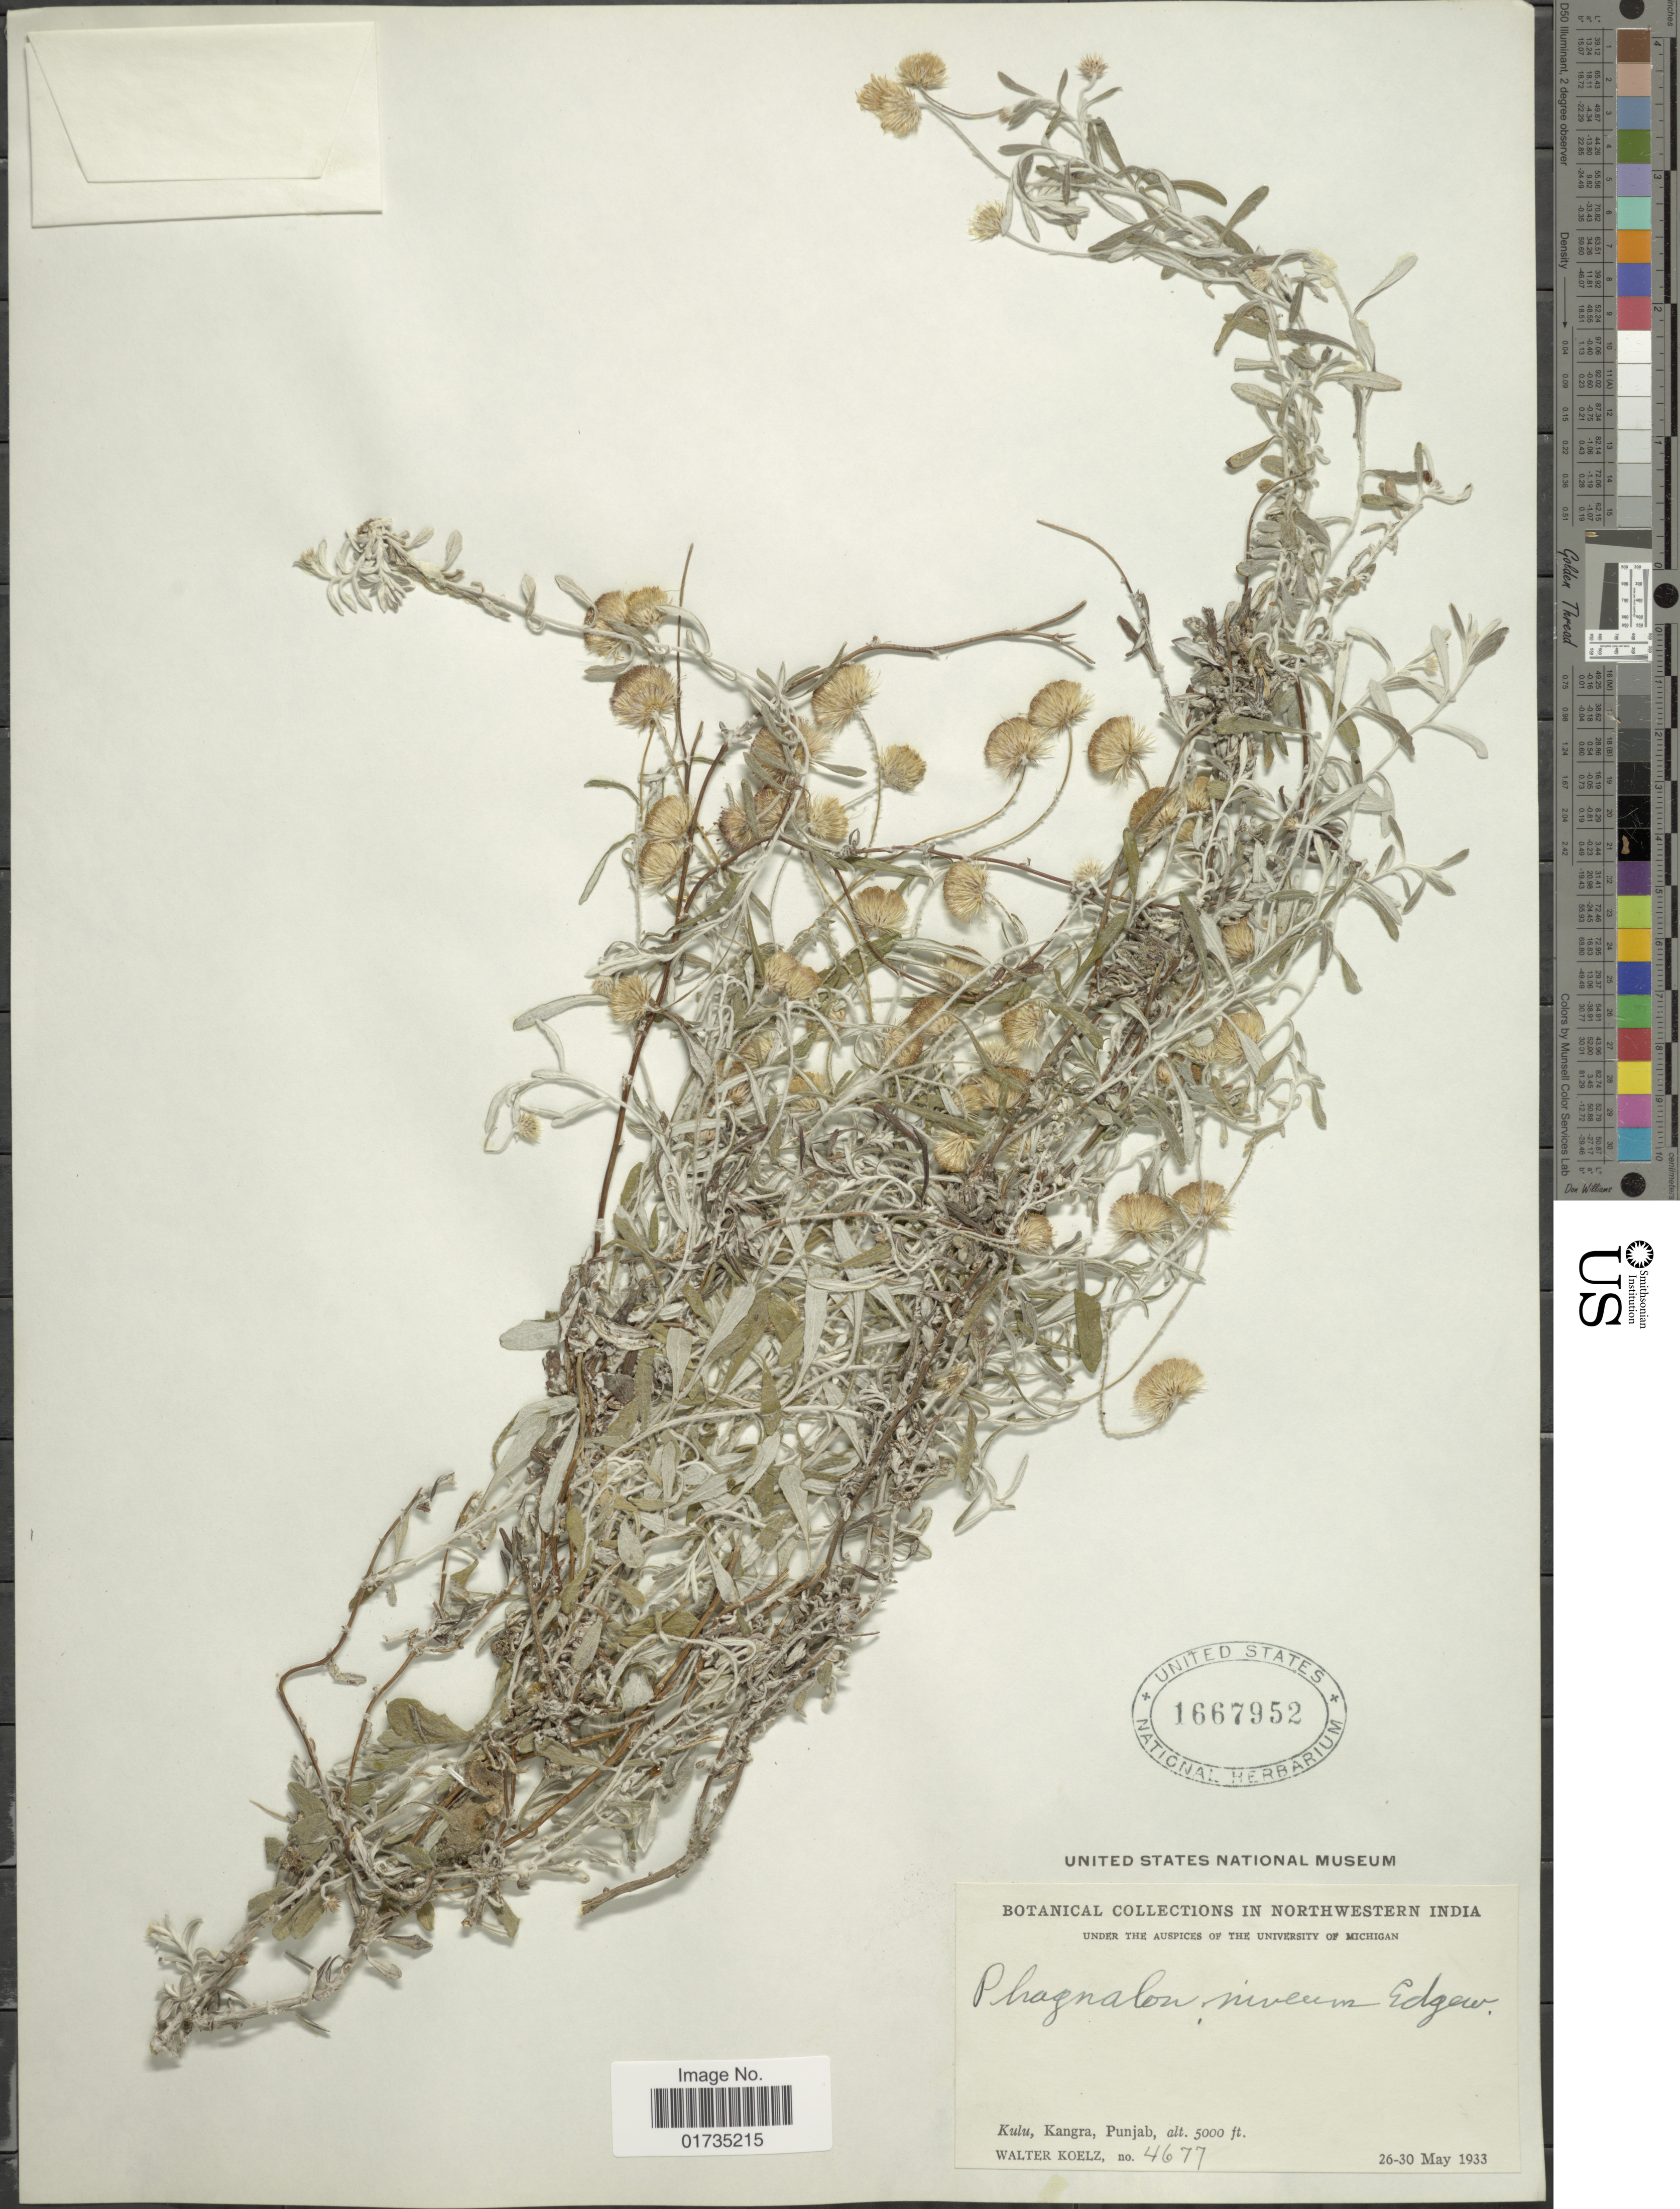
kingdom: Plantae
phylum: Tracheophyta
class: Magnoliopsida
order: Asterales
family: Asteraceae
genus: Phagnalon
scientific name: Phagnalon niveum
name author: Edgew.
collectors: W. N. Koelz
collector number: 4677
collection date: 1933-05-26/1933-05-30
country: India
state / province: Himachal Pradesh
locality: Northwestern India. Kulu, Kangra, Punjab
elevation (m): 1524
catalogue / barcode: US 1667952